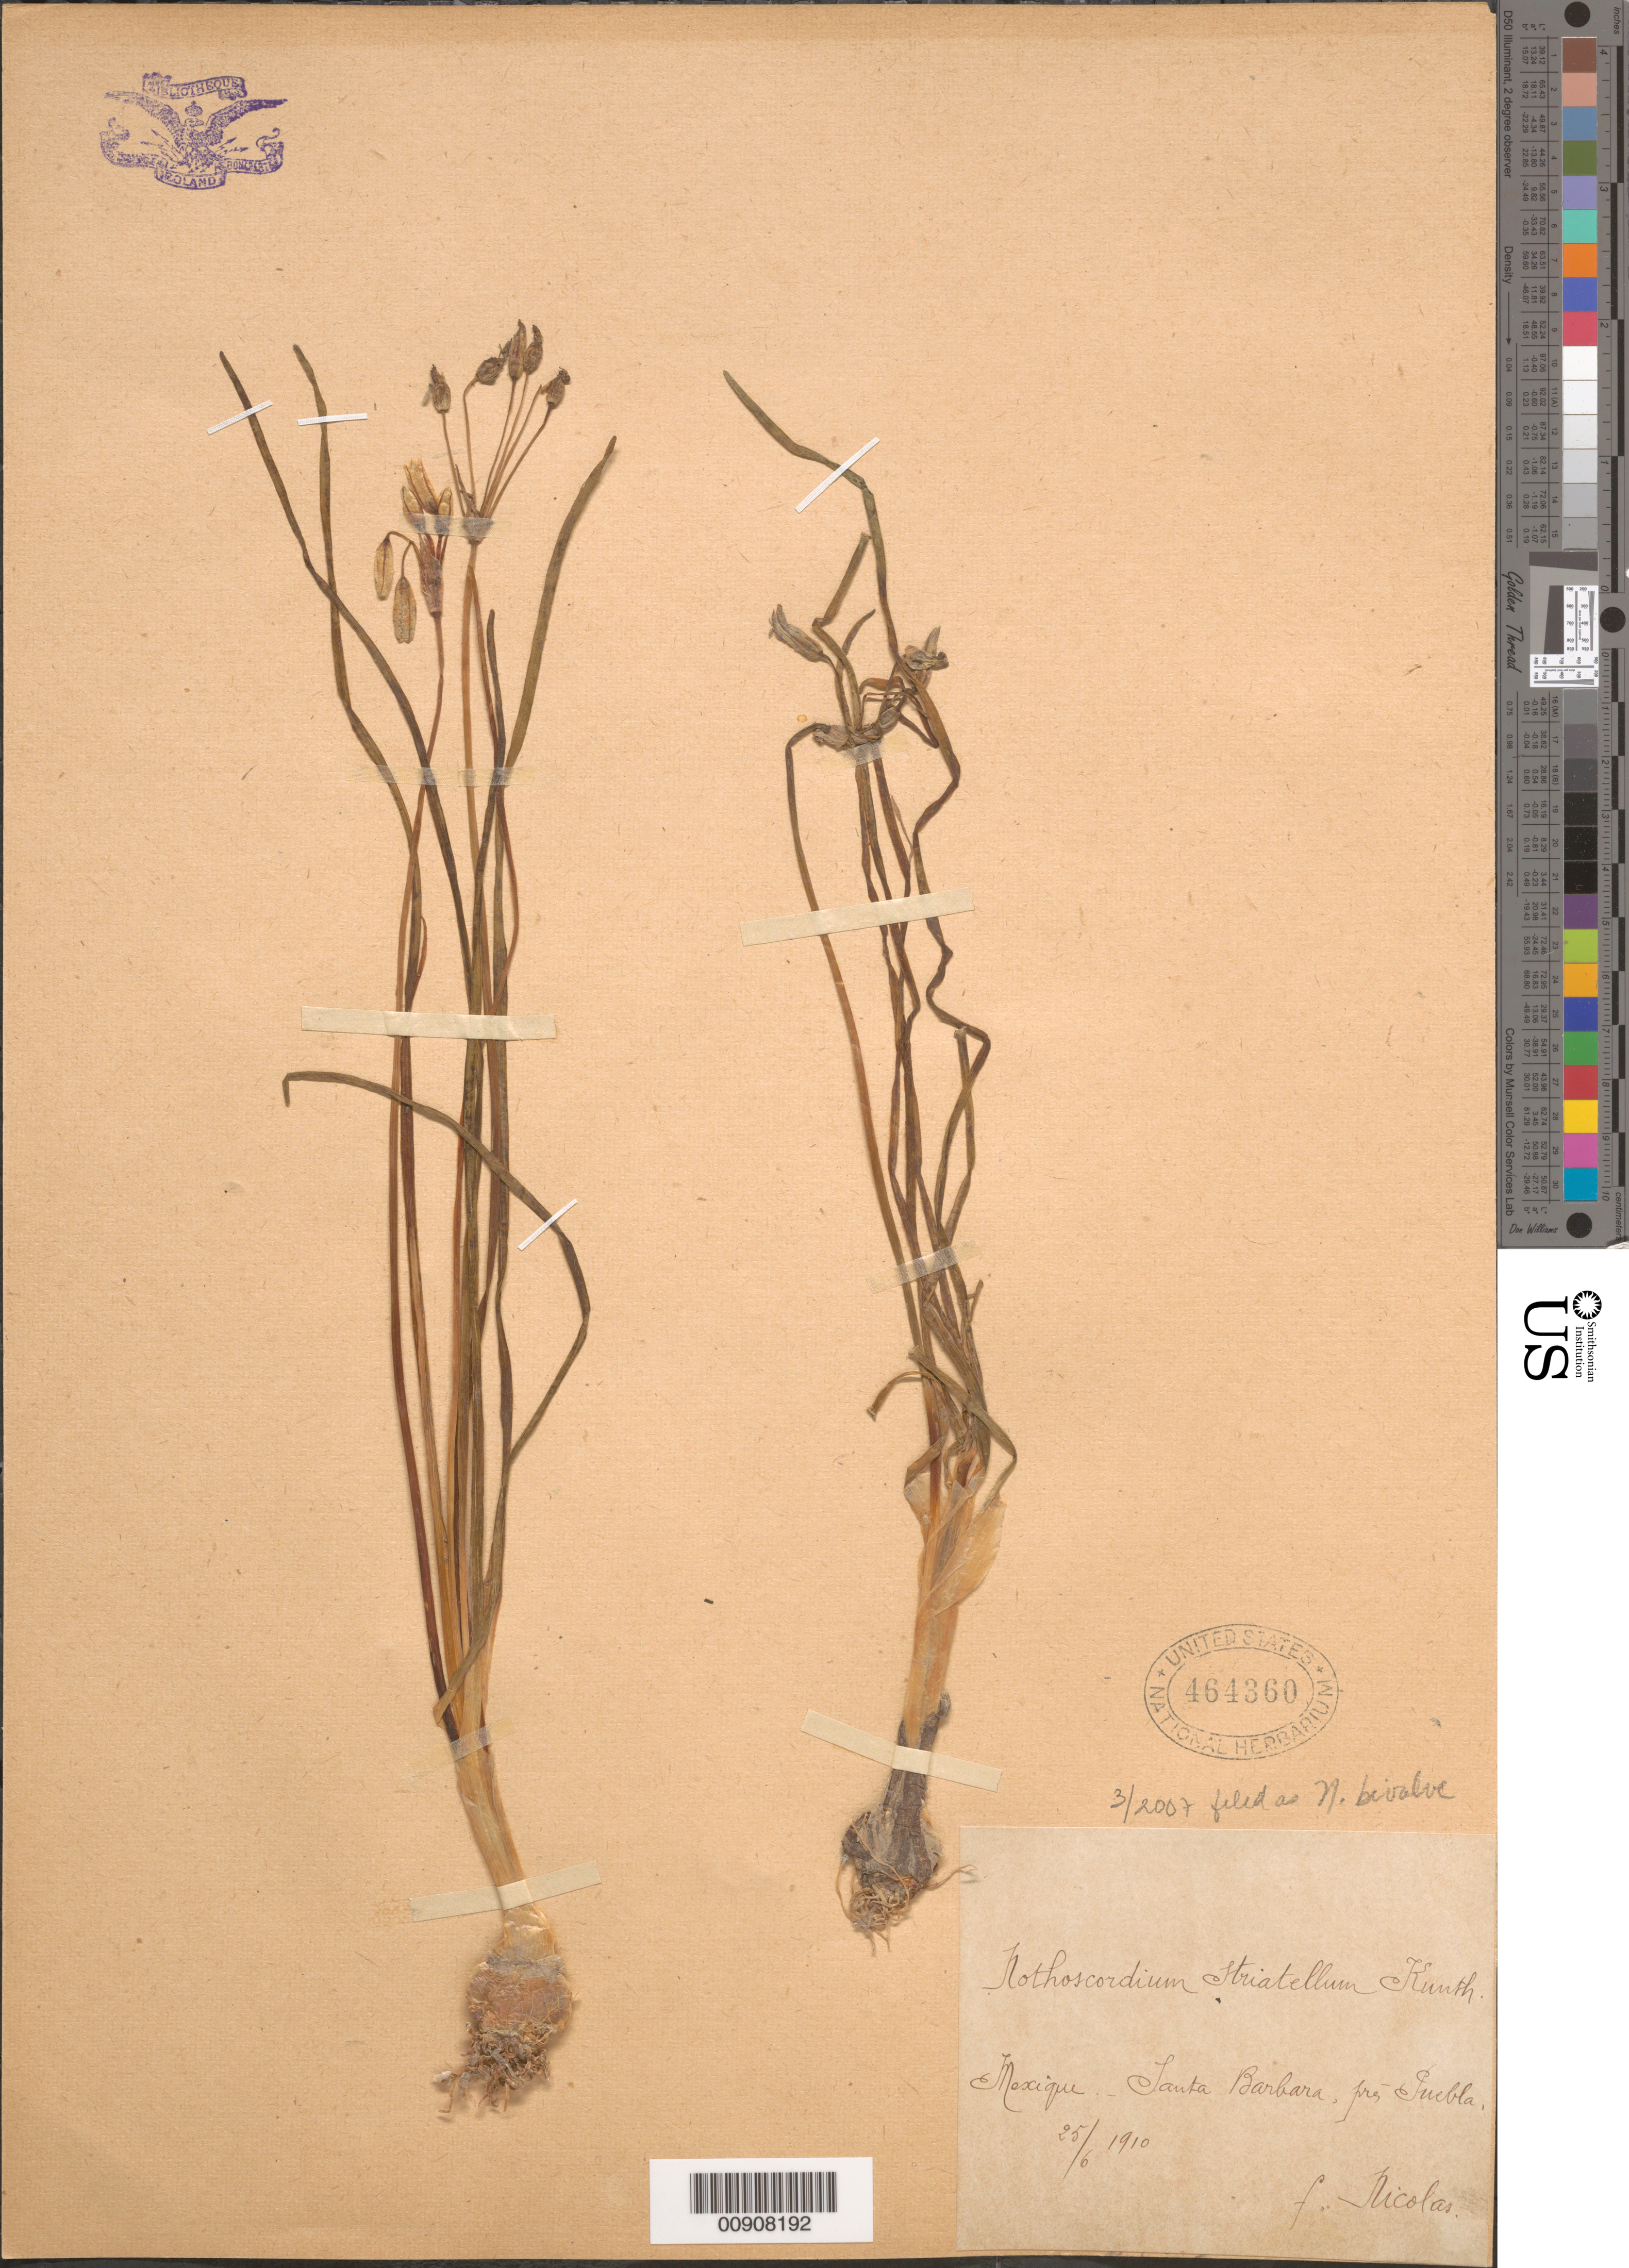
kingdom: Plantae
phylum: Tracheophyta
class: Liliopsida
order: Asparagales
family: Amaryllidaceae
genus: Nothoscordum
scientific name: Nothoscordum bivalve var. bivalve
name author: (L.) Britton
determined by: Strong, M. T., (US), Smithsonian Institution - National Museum of Natural History (UNITED STATES)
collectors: B. Nicolas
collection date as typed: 25 Jun 1910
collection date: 1910-06-25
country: Mexico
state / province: Puebla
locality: Santa Bárbara, près Puebla.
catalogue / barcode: US 464360